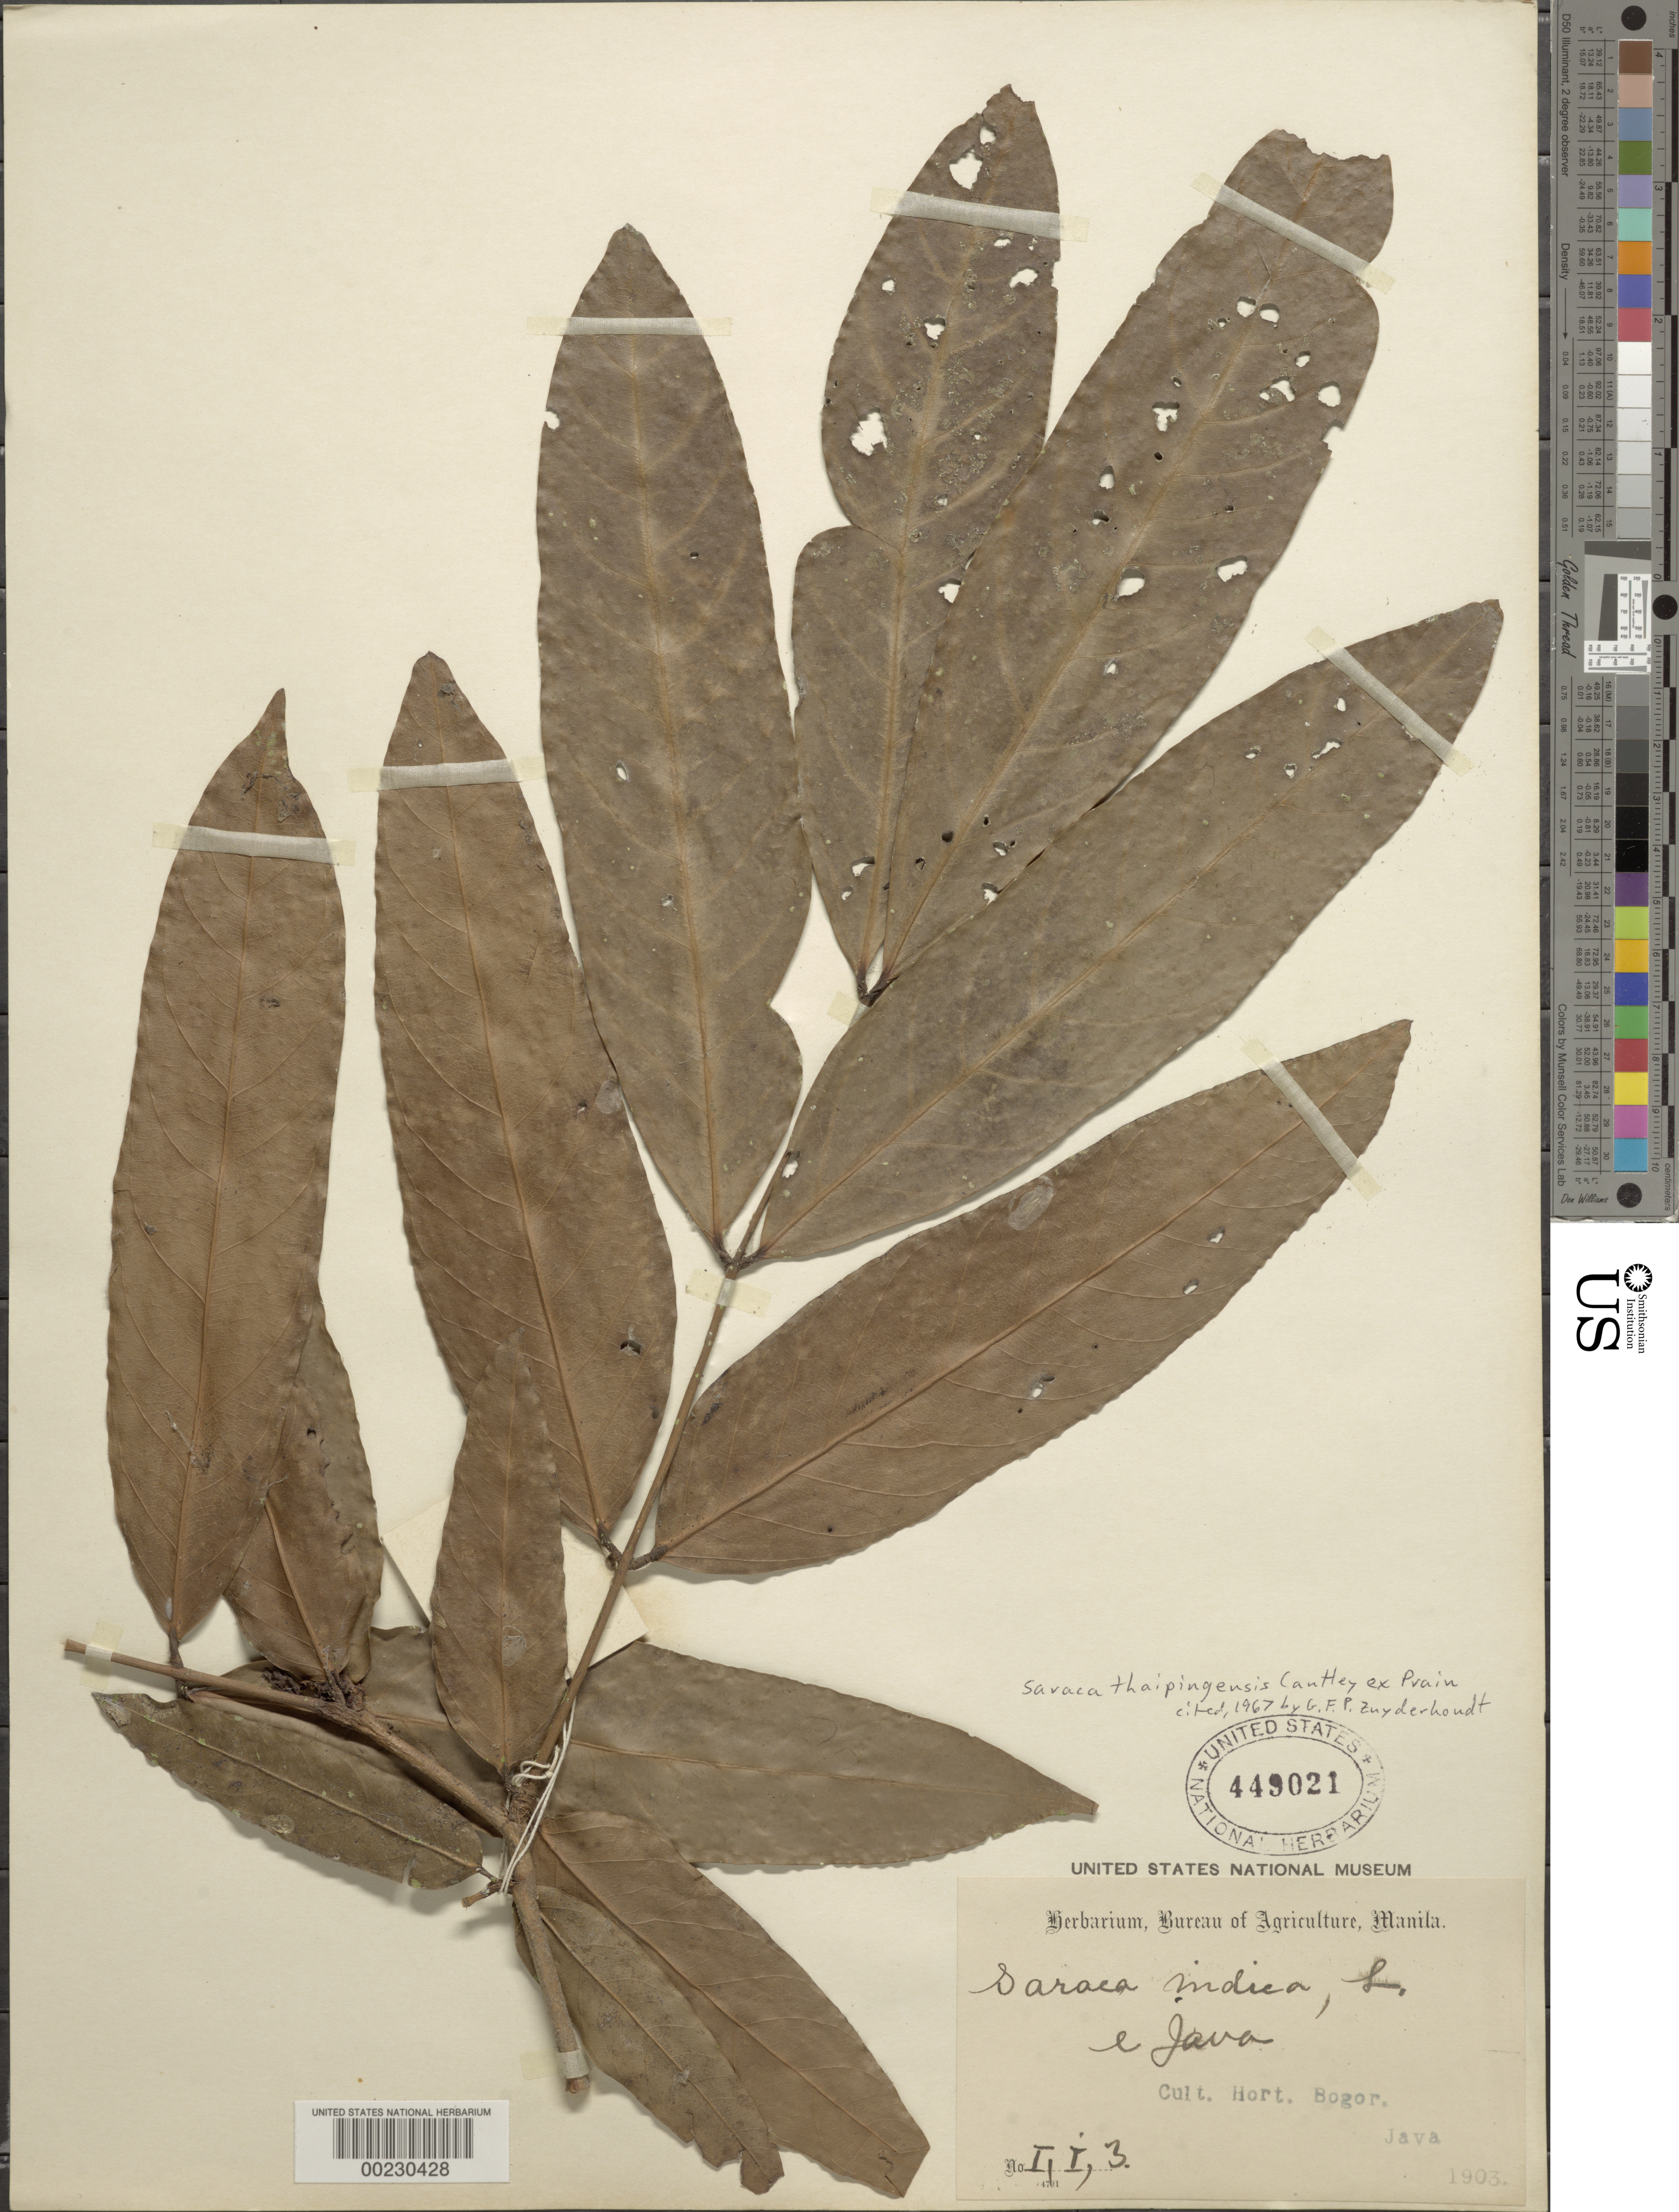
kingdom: Plantae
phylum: Tracheophyta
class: Magnoliopsida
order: Fabales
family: Fabaceae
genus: Saraca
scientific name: Saraca thaipingensis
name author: J. Cantley ex Prain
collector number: I,i,3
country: Indonesia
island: Java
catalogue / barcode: US 449021